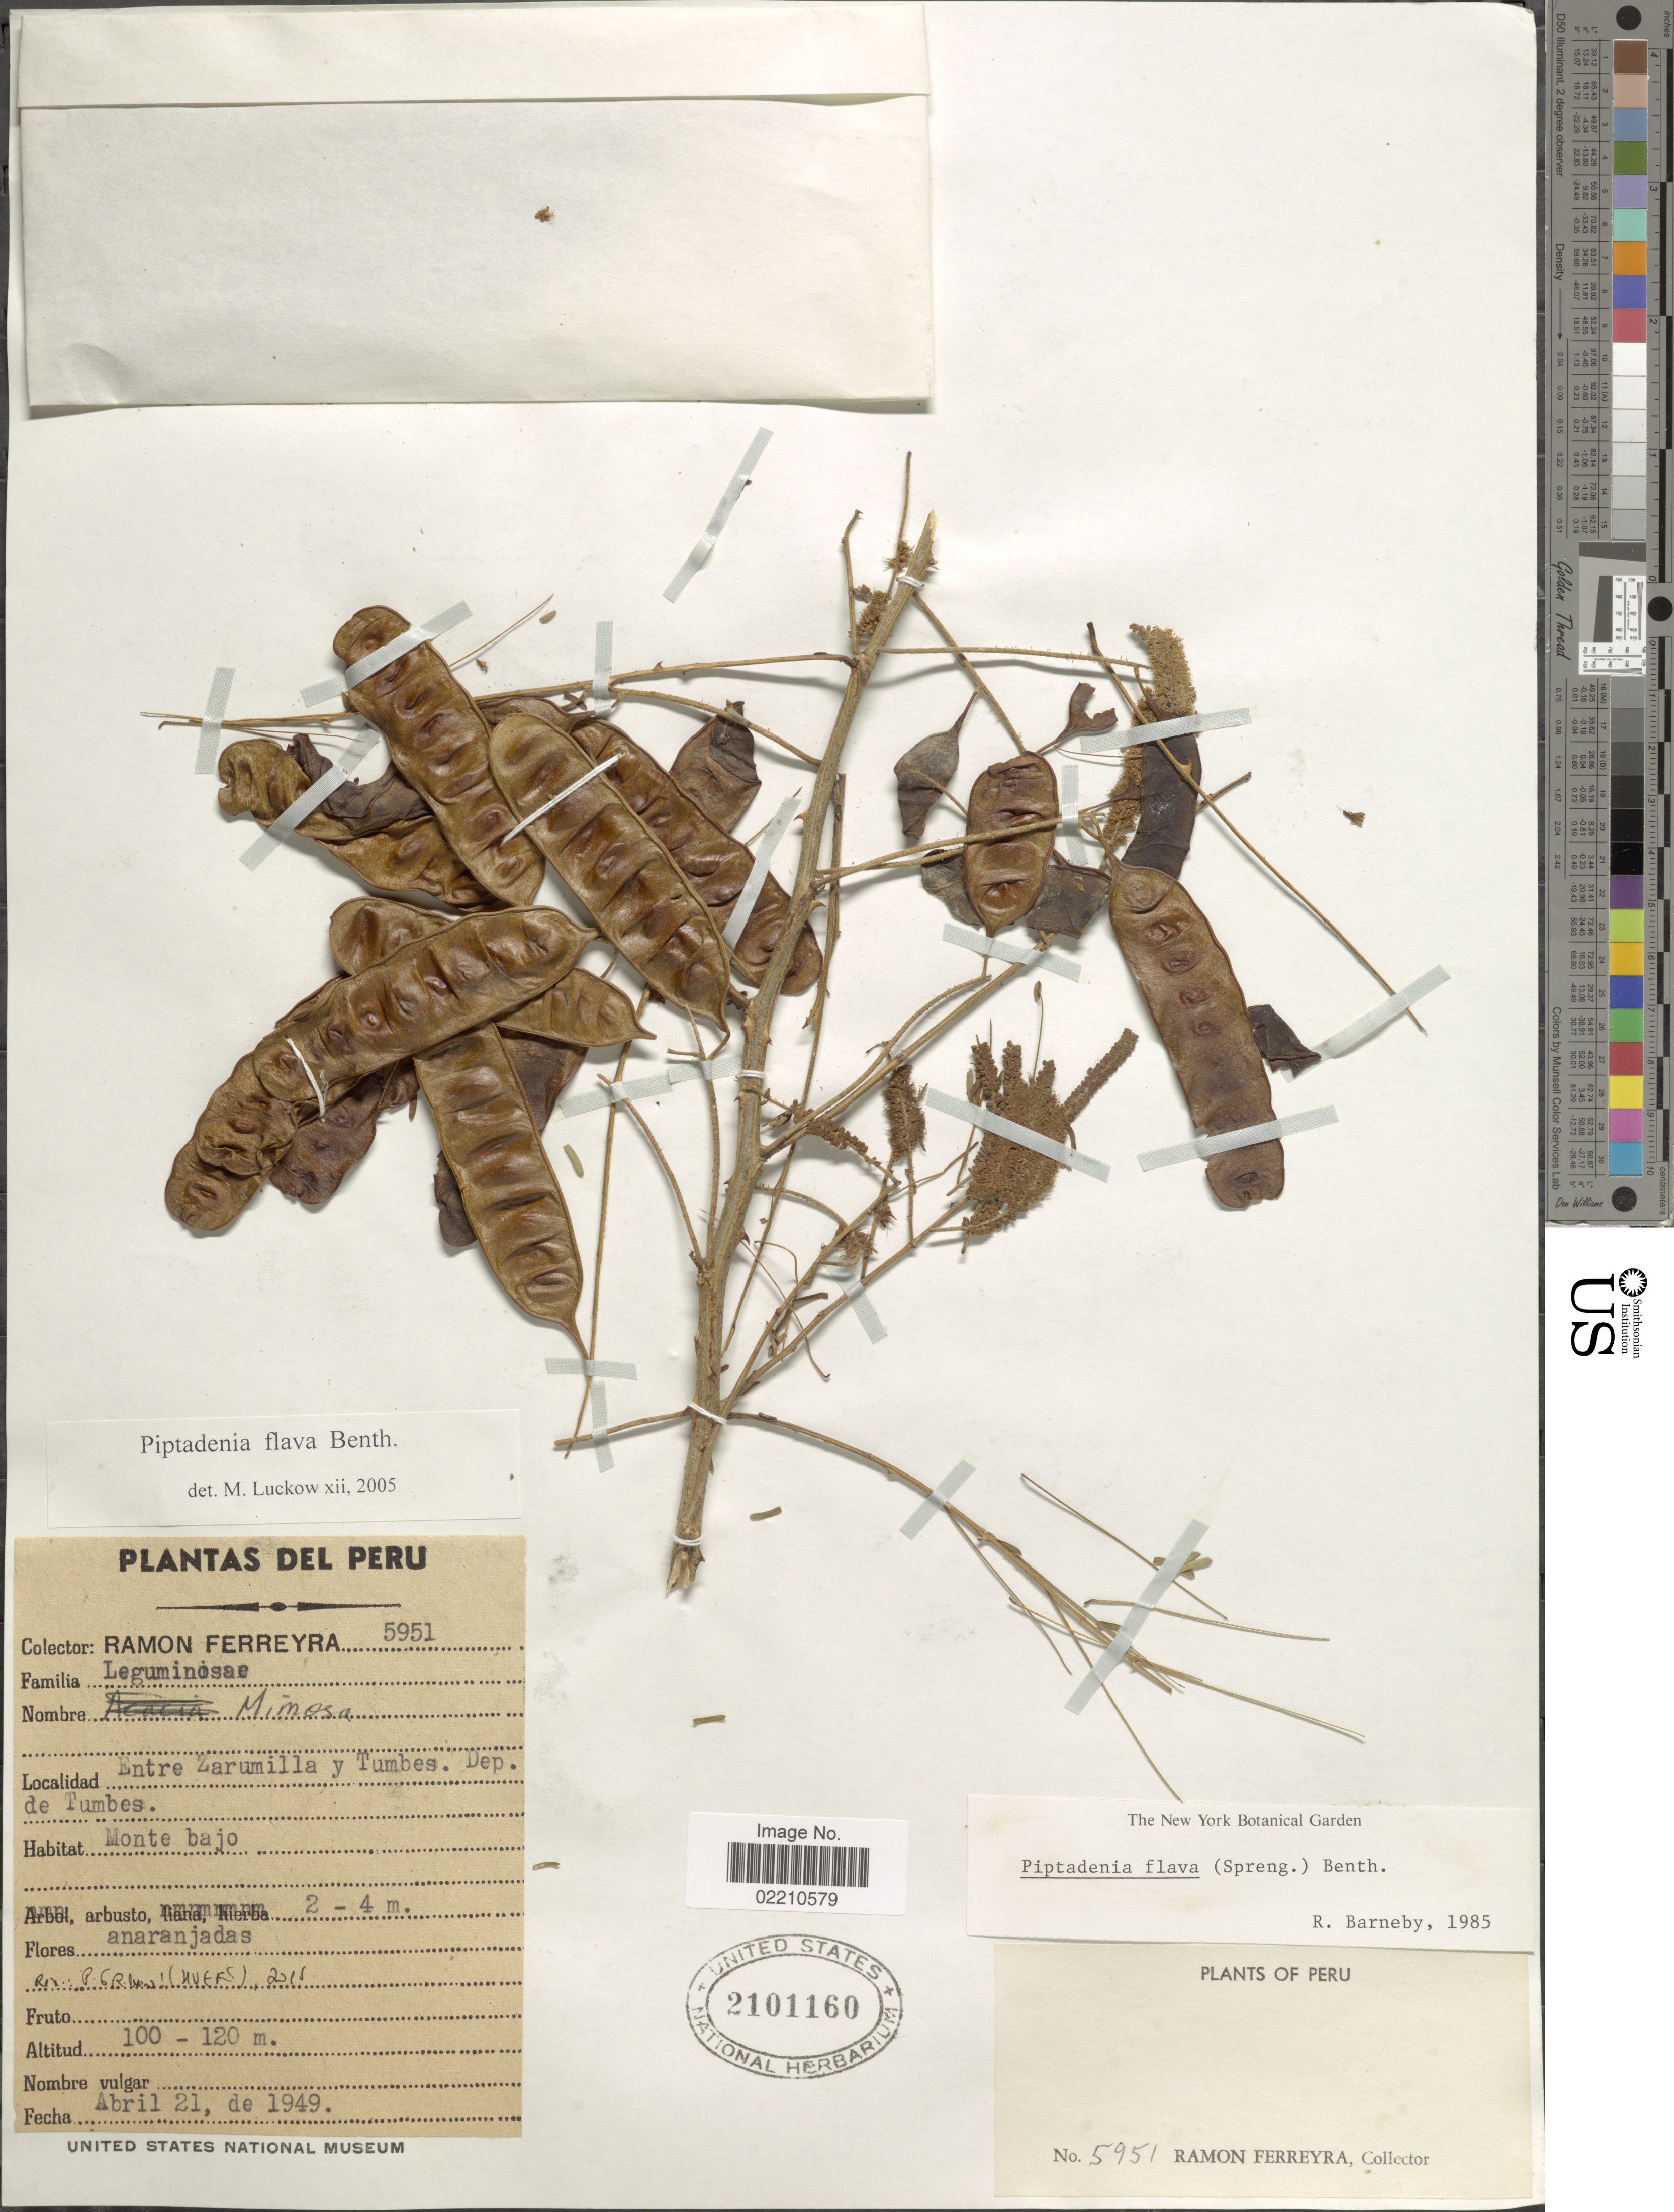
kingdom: Plantae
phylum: Tracheophyta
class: Magnoliopsida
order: Fabales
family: Fabaceae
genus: Piptadenia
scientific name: Piptadenia flava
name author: (DC.) Benth.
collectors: R. A. Ferreyra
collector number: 5951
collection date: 1949-04-21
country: Peru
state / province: Tumbes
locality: Entre Zarumilla y Tumbes, Dep. De Tumbes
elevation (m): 100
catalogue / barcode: US 2101160